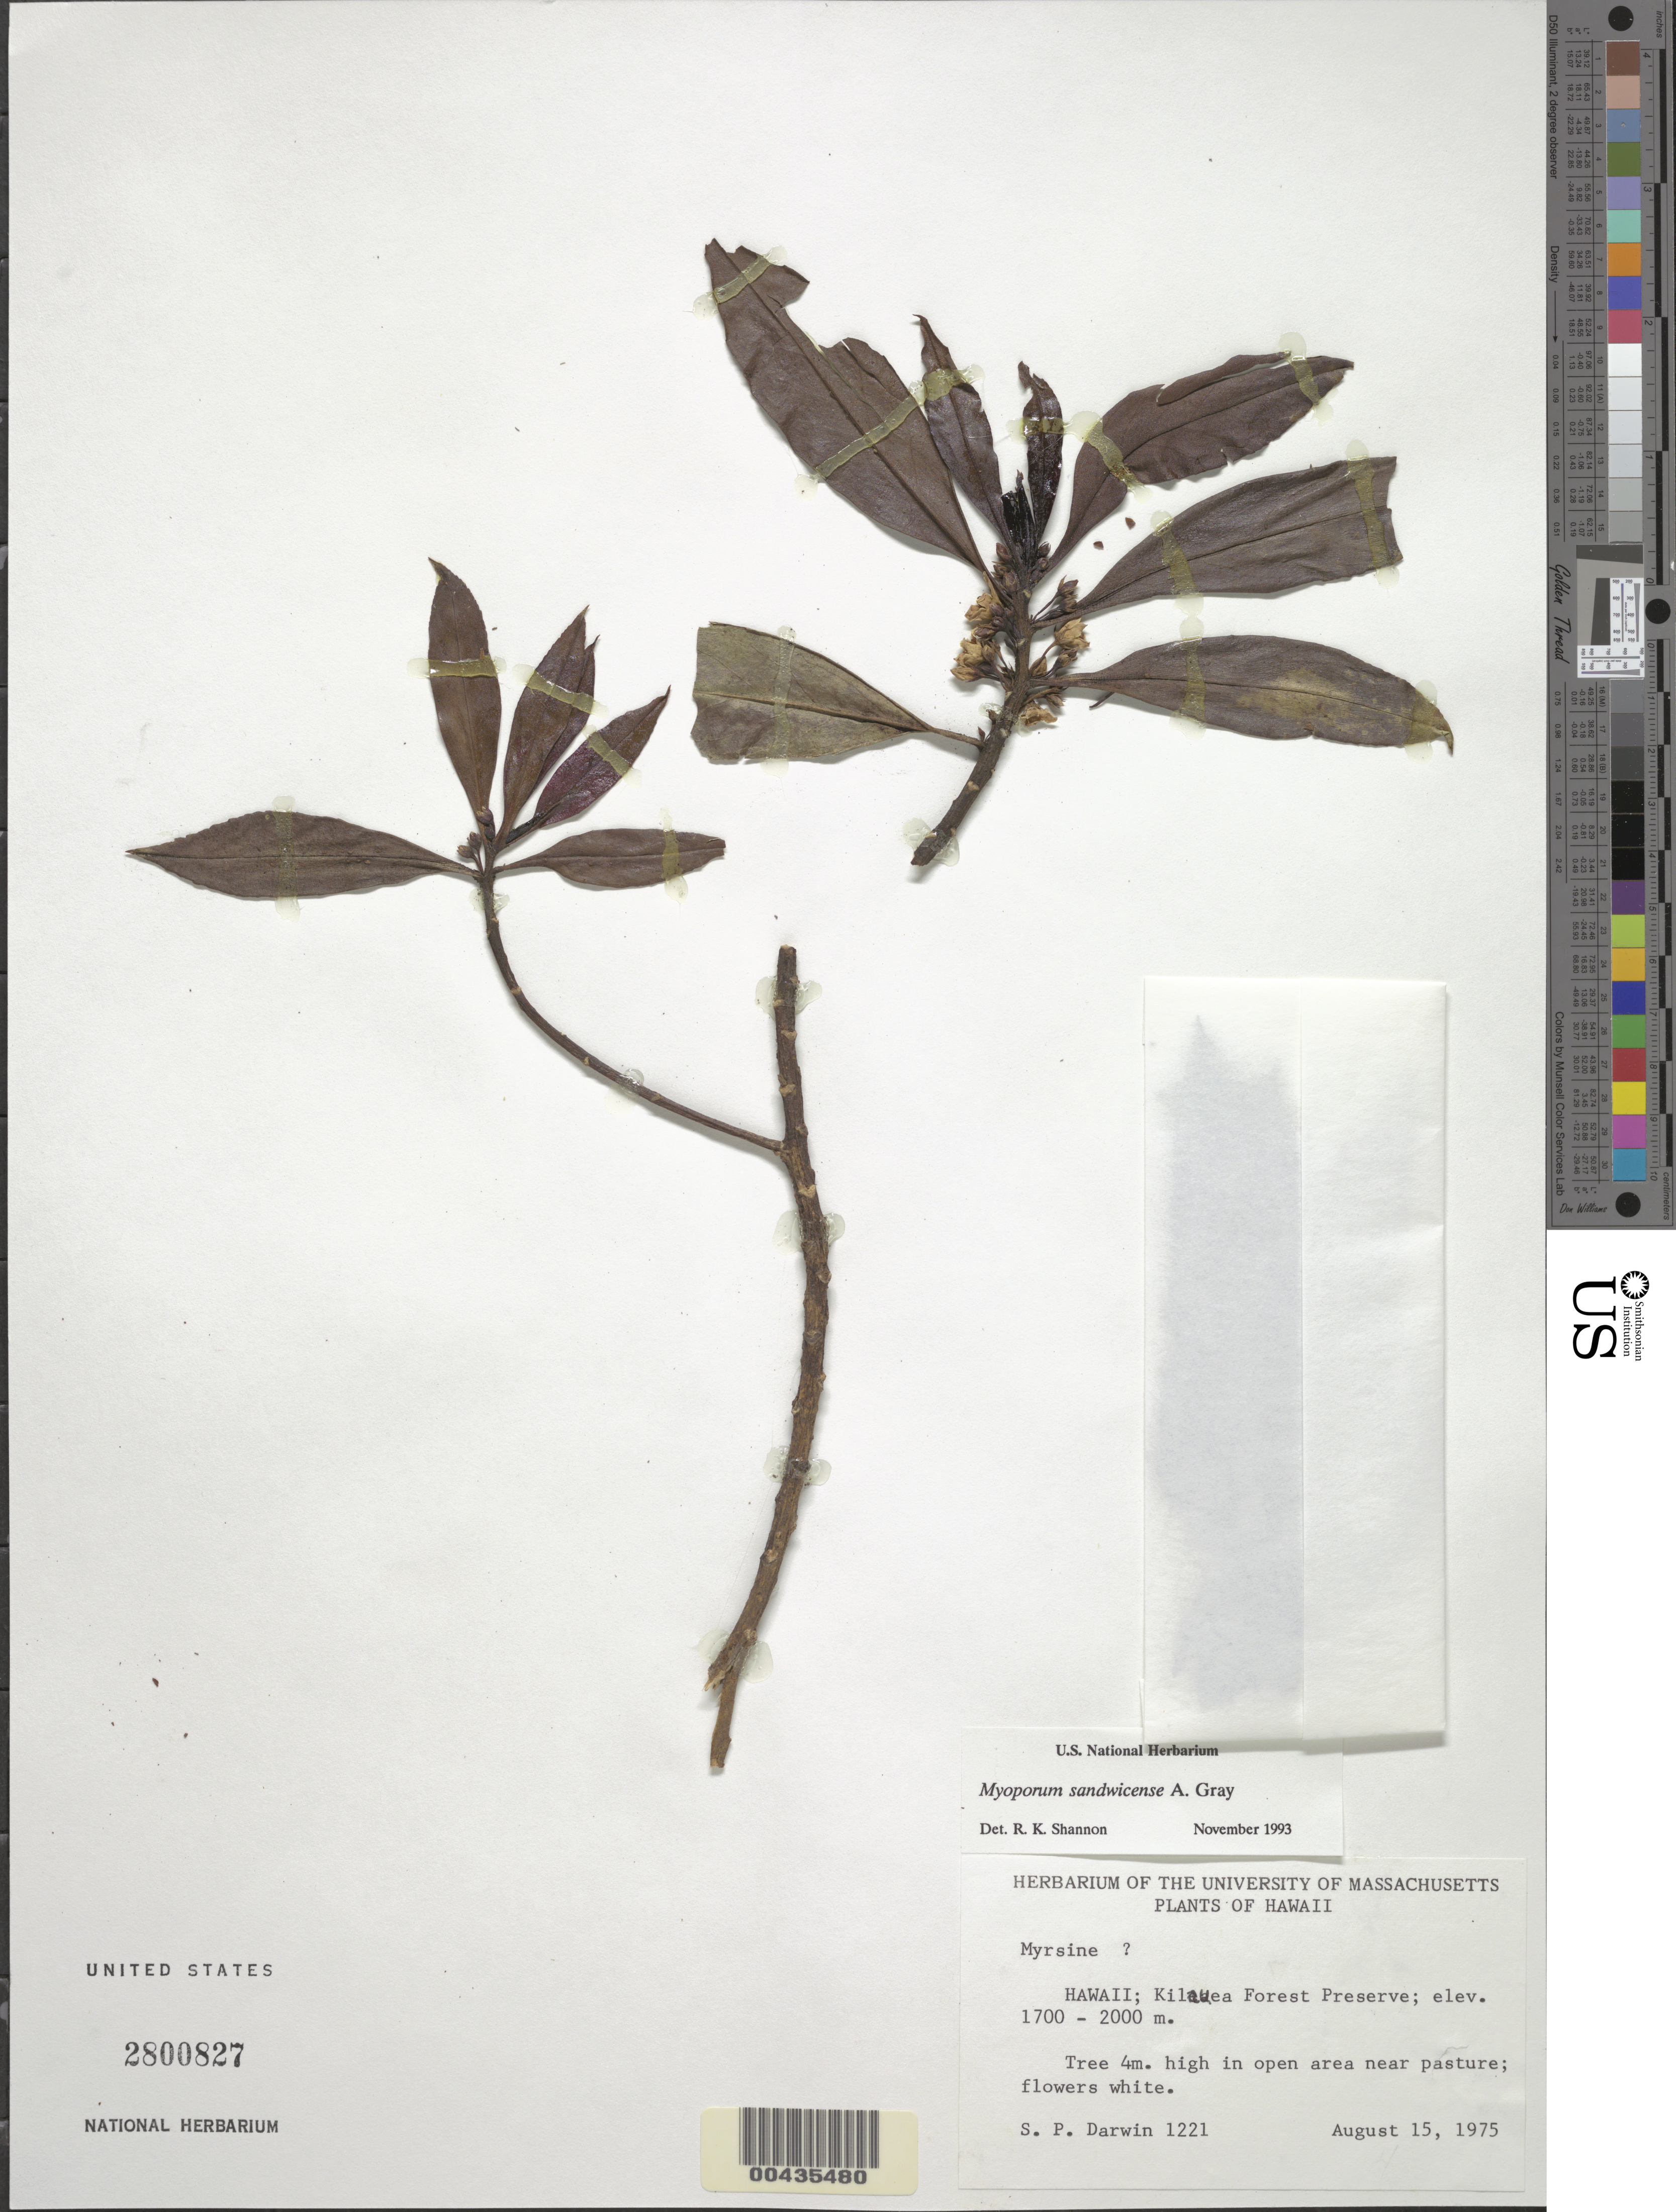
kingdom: Plantae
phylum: Tracheophyta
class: Magnoliopsida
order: Lamiales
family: Scrophulariaceae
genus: Myoporum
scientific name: Myoporum sandwicense subsp. sandwicense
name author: A. Gray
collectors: S. P. Darwin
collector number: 1221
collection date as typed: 15 Aug 1975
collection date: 1975-08-15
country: United States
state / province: Hawaii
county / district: Hawaii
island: Hawaii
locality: Kilauea Forest Preserve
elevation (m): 1700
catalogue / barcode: US 2800827